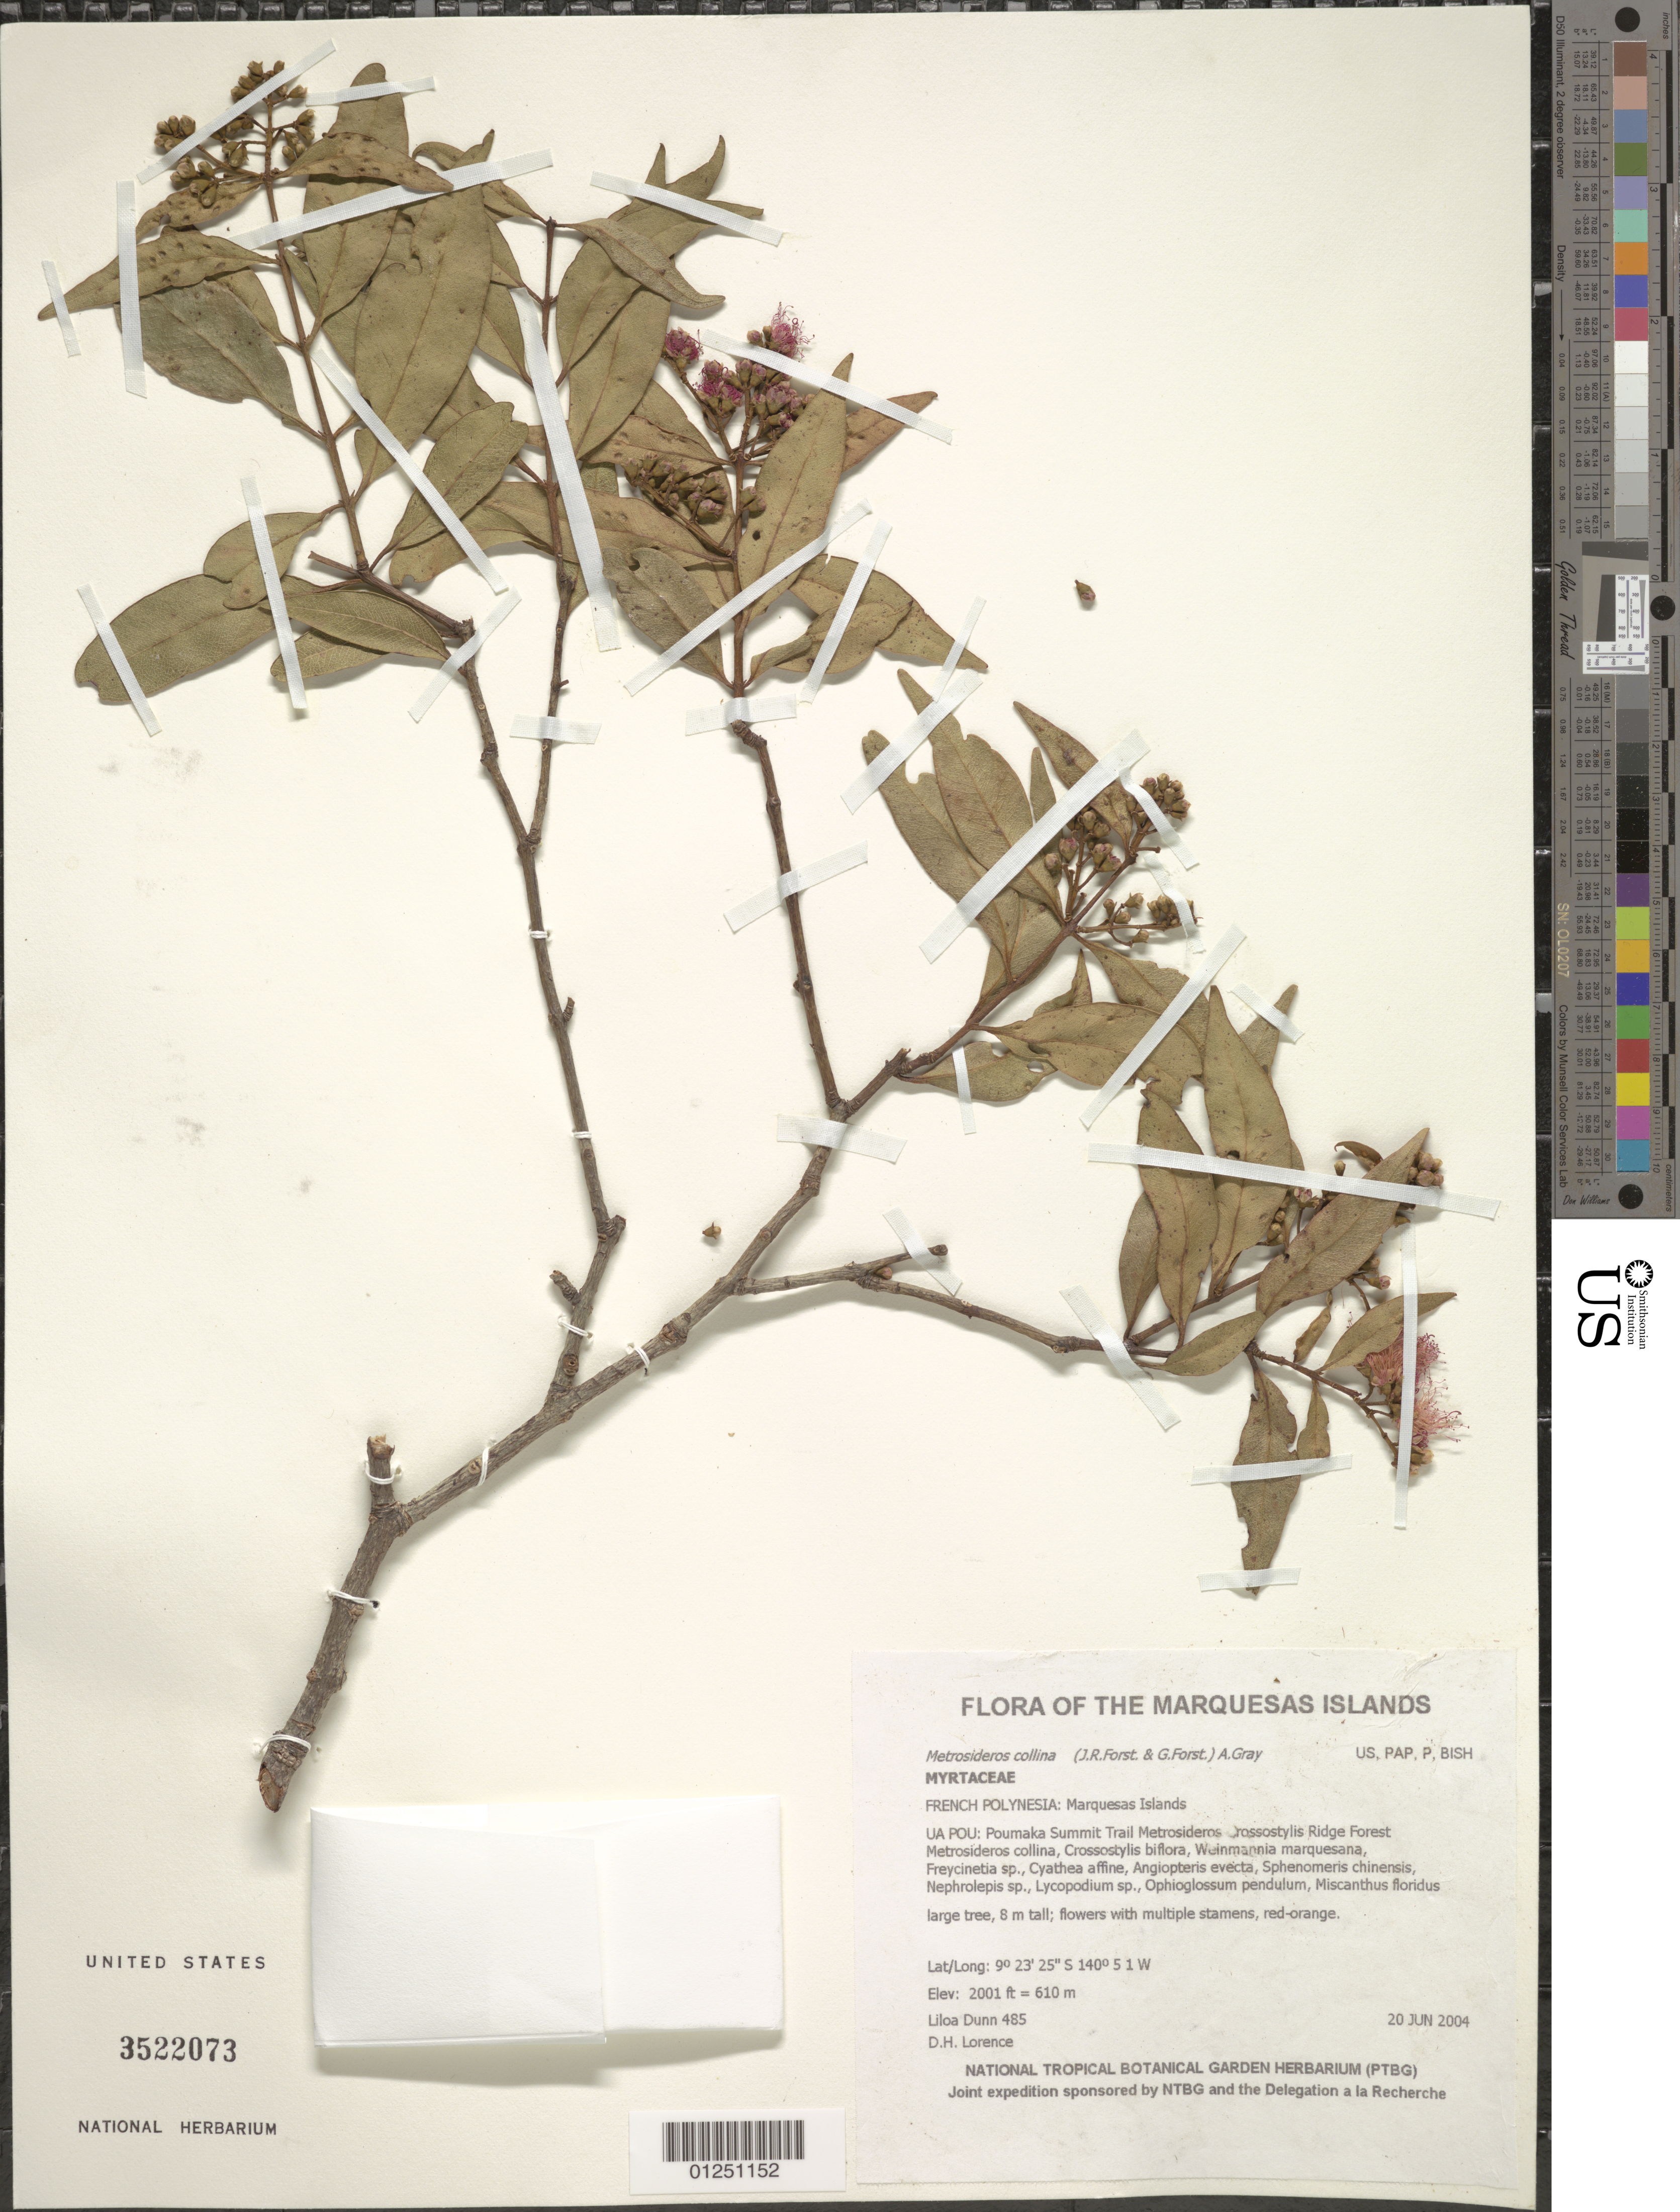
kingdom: Plantae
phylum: Tracheophyta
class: Magnoliopsida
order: Myrtales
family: Myrtaceae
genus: Metrosideros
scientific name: Metrosideros collina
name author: (J.R. Forst. & G. Forst.) A. Gray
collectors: L. Dunn & D. Lorence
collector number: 485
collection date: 2004-06-20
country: French Polynesia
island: Ua Pou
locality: Poumaka Summit Trail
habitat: Metrosideros - Crossostylis ridge forest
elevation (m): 610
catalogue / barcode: US 3522073